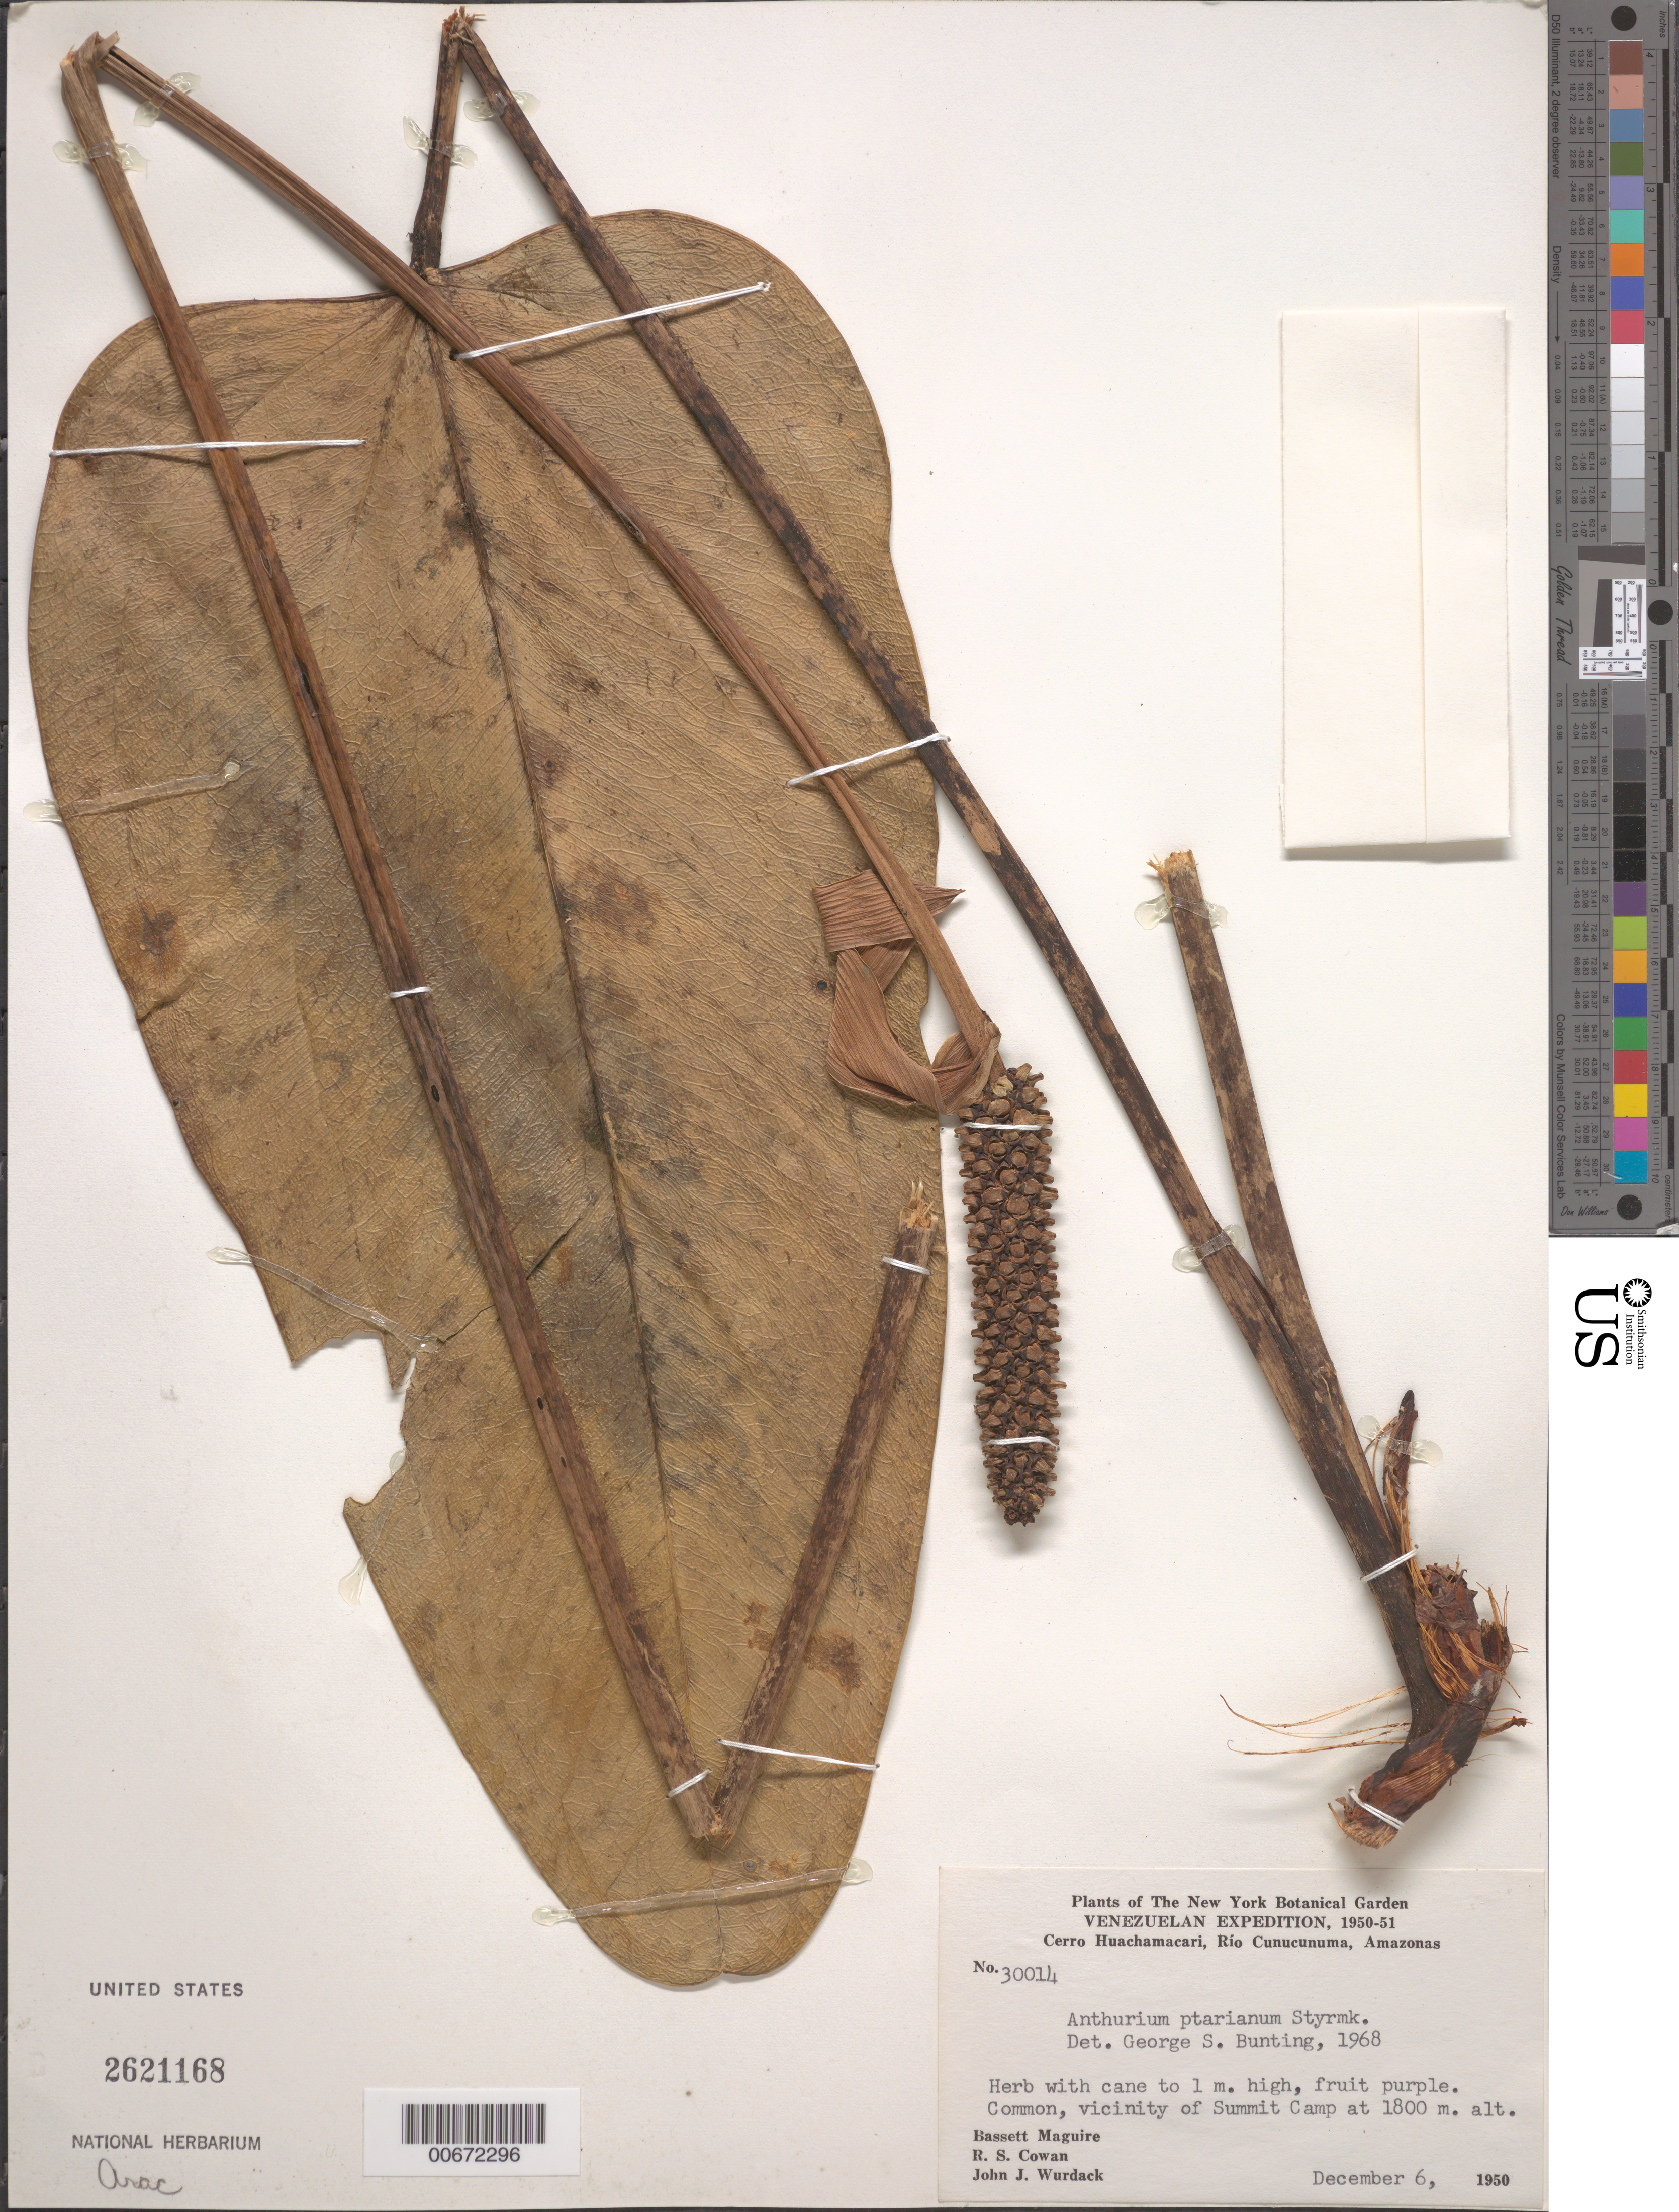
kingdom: Plantae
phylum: Tracheophyta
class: Liliopsida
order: Alismatales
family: Araceae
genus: Anthurium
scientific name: Anthurium ptarianum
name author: Steyerm.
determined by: Bunting, G. S.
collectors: B. Maguire, R. S. Cowan & J. J. Wurdack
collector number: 30014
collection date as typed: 6-Dec-50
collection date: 1950-12-06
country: Venezuela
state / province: Amazonas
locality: Cerro Huachamacari, Río Cunucunuma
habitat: Vicinity of Summit Camp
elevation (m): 1800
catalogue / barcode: US 2621168